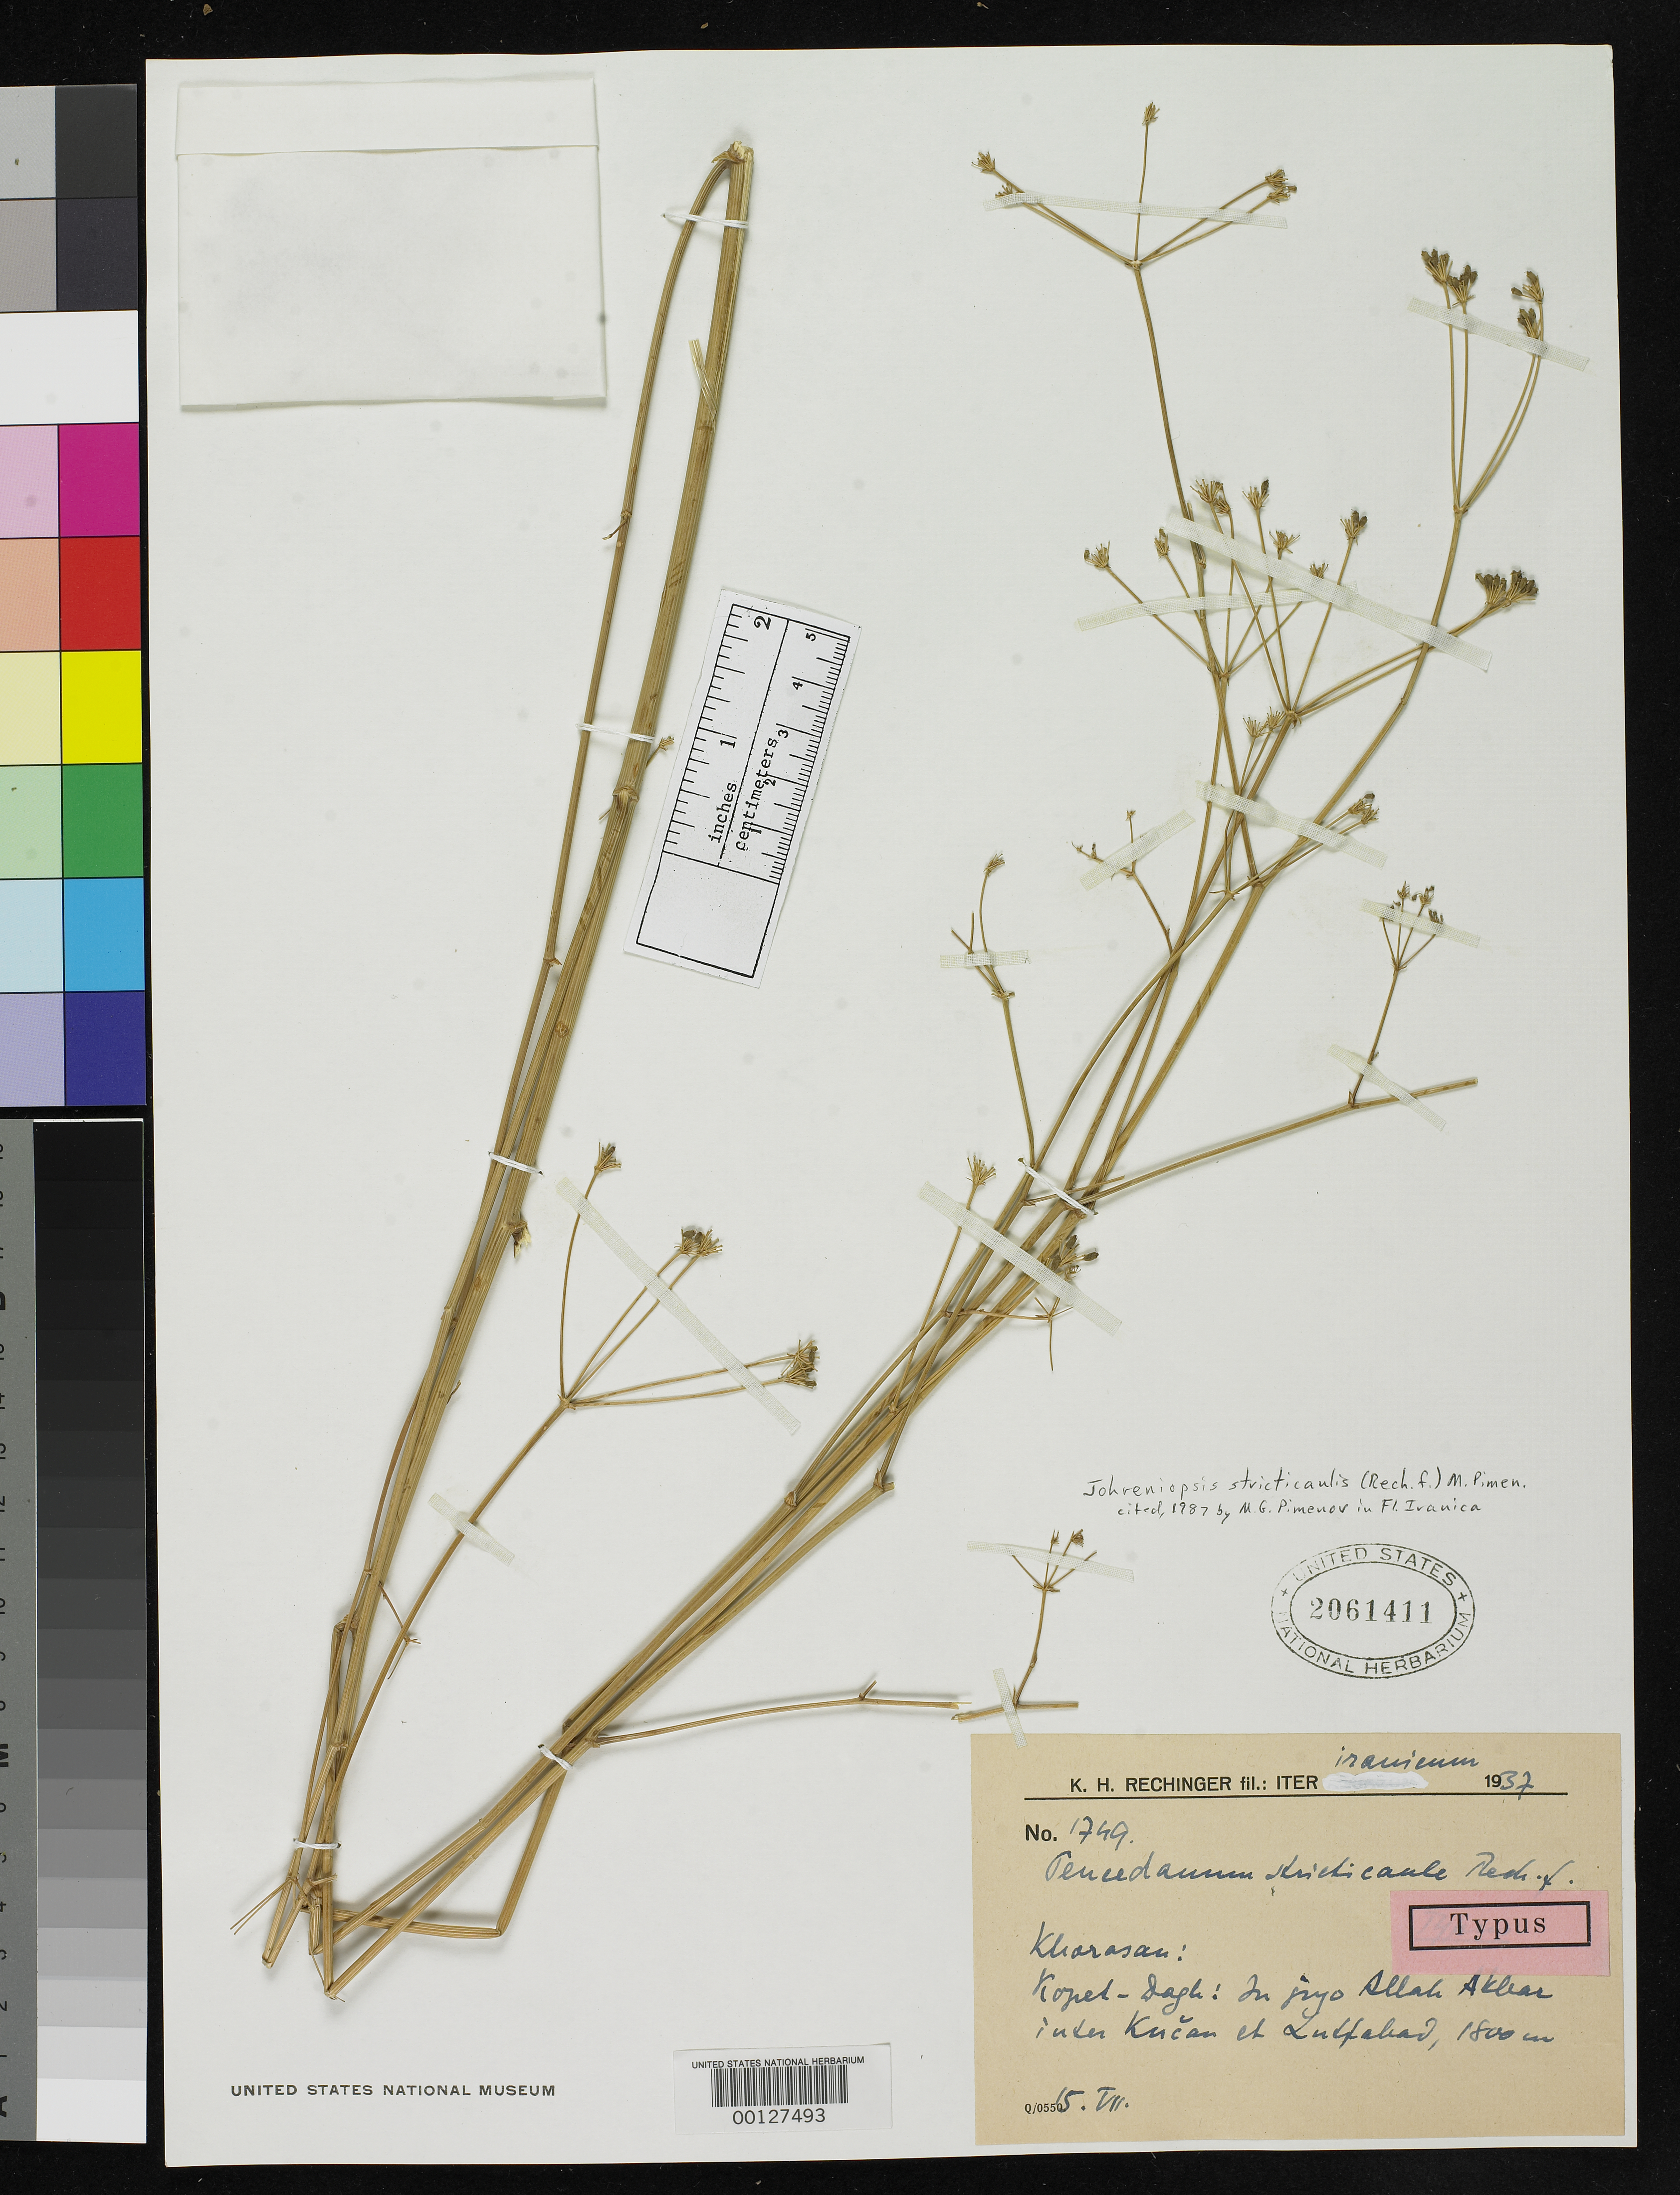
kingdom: Plantae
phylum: Tracheophyta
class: Magnoliopsida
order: Apiales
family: Apiaceae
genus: Peucedanum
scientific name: Peucedanum stricticaule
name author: Rech. f.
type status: Isotype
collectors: K. H. Rechinger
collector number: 1749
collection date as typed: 15 Jul 1937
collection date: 1937-07-15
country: Iran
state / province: Khorasan [obsolete]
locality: Kopet-dagh.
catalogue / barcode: US 2061411